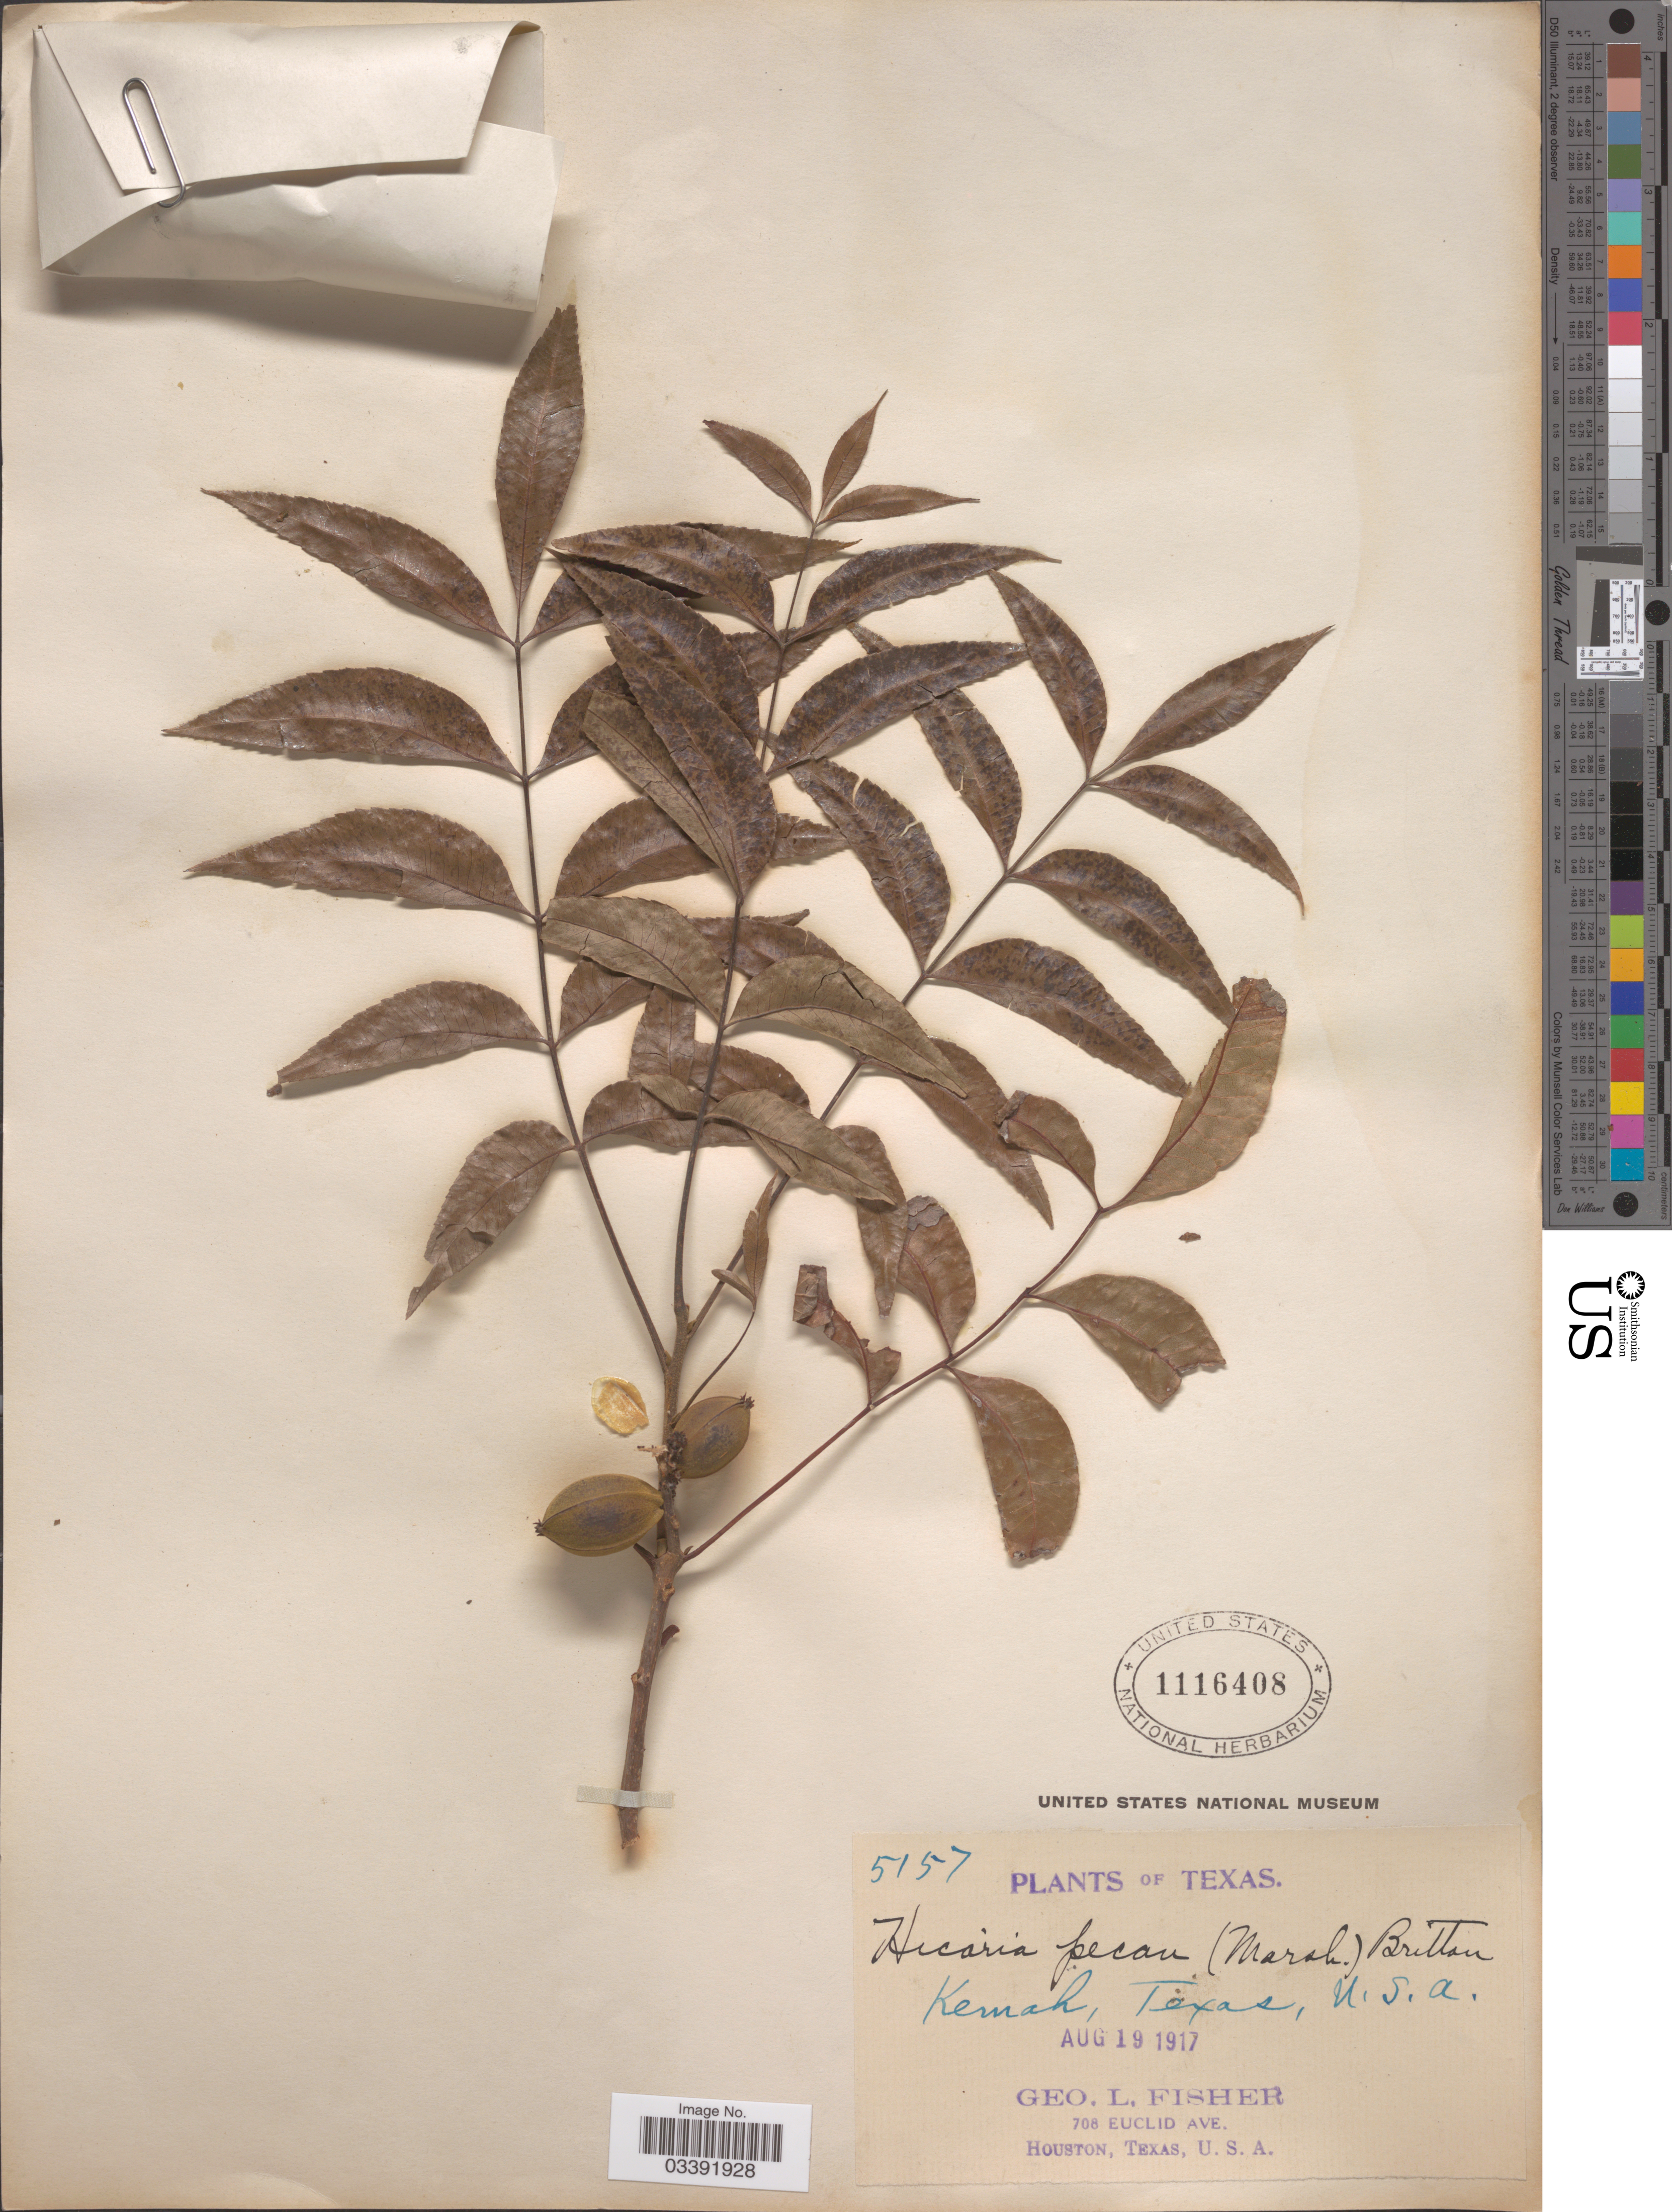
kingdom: Plantae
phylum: Tracheophyta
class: Magnoliopsida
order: Fagales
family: Juglandaceae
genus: Carya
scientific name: Carya illinoinensis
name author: (Wangenh.) K. Koch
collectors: G. L. Fisher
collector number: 5157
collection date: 1917-08-19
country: United States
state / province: Texas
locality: Kemah.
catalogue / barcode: US 1116408